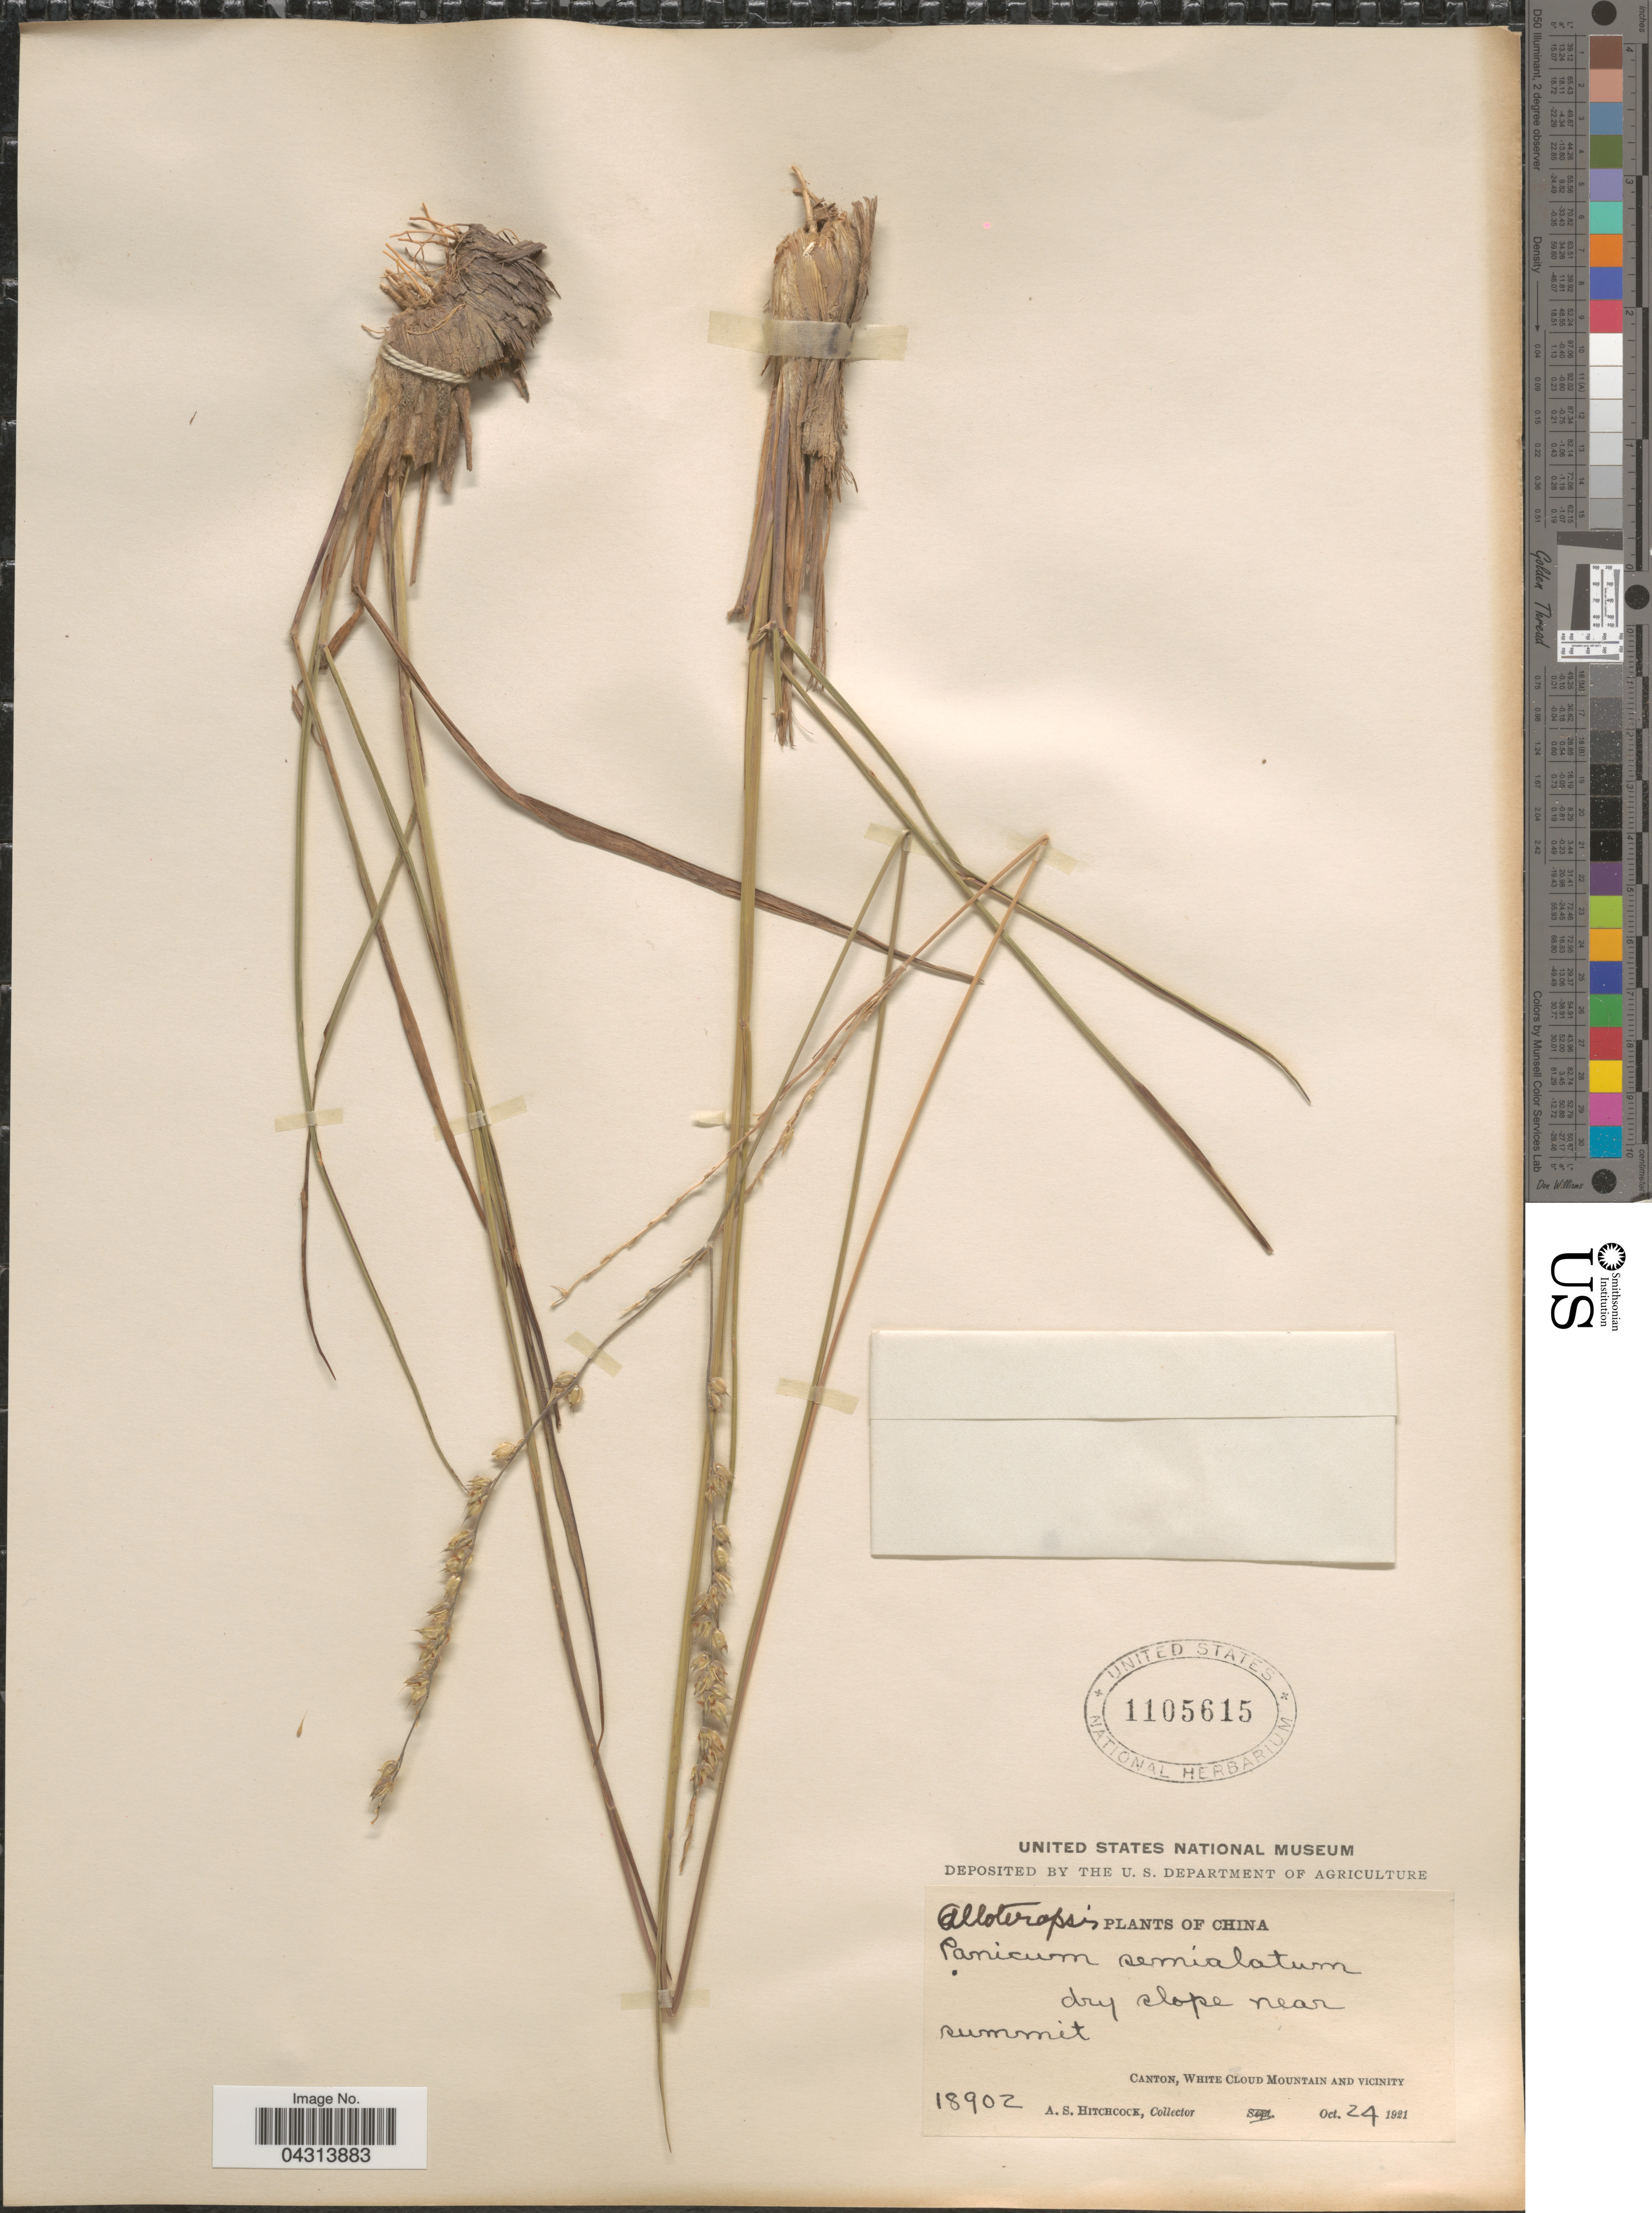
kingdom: Plantae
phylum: Tracheophyta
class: Liliopsida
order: Poales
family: Poaceae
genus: Alloteropsis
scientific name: Alloteropsis semialata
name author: (R. Br.) Hitchc.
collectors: A. S. Hitchcock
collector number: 18902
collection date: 1921-10-24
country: China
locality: Dry slope near summit. Canton, White Cloud Mountain And Vicinity.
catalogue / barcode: US 1105615